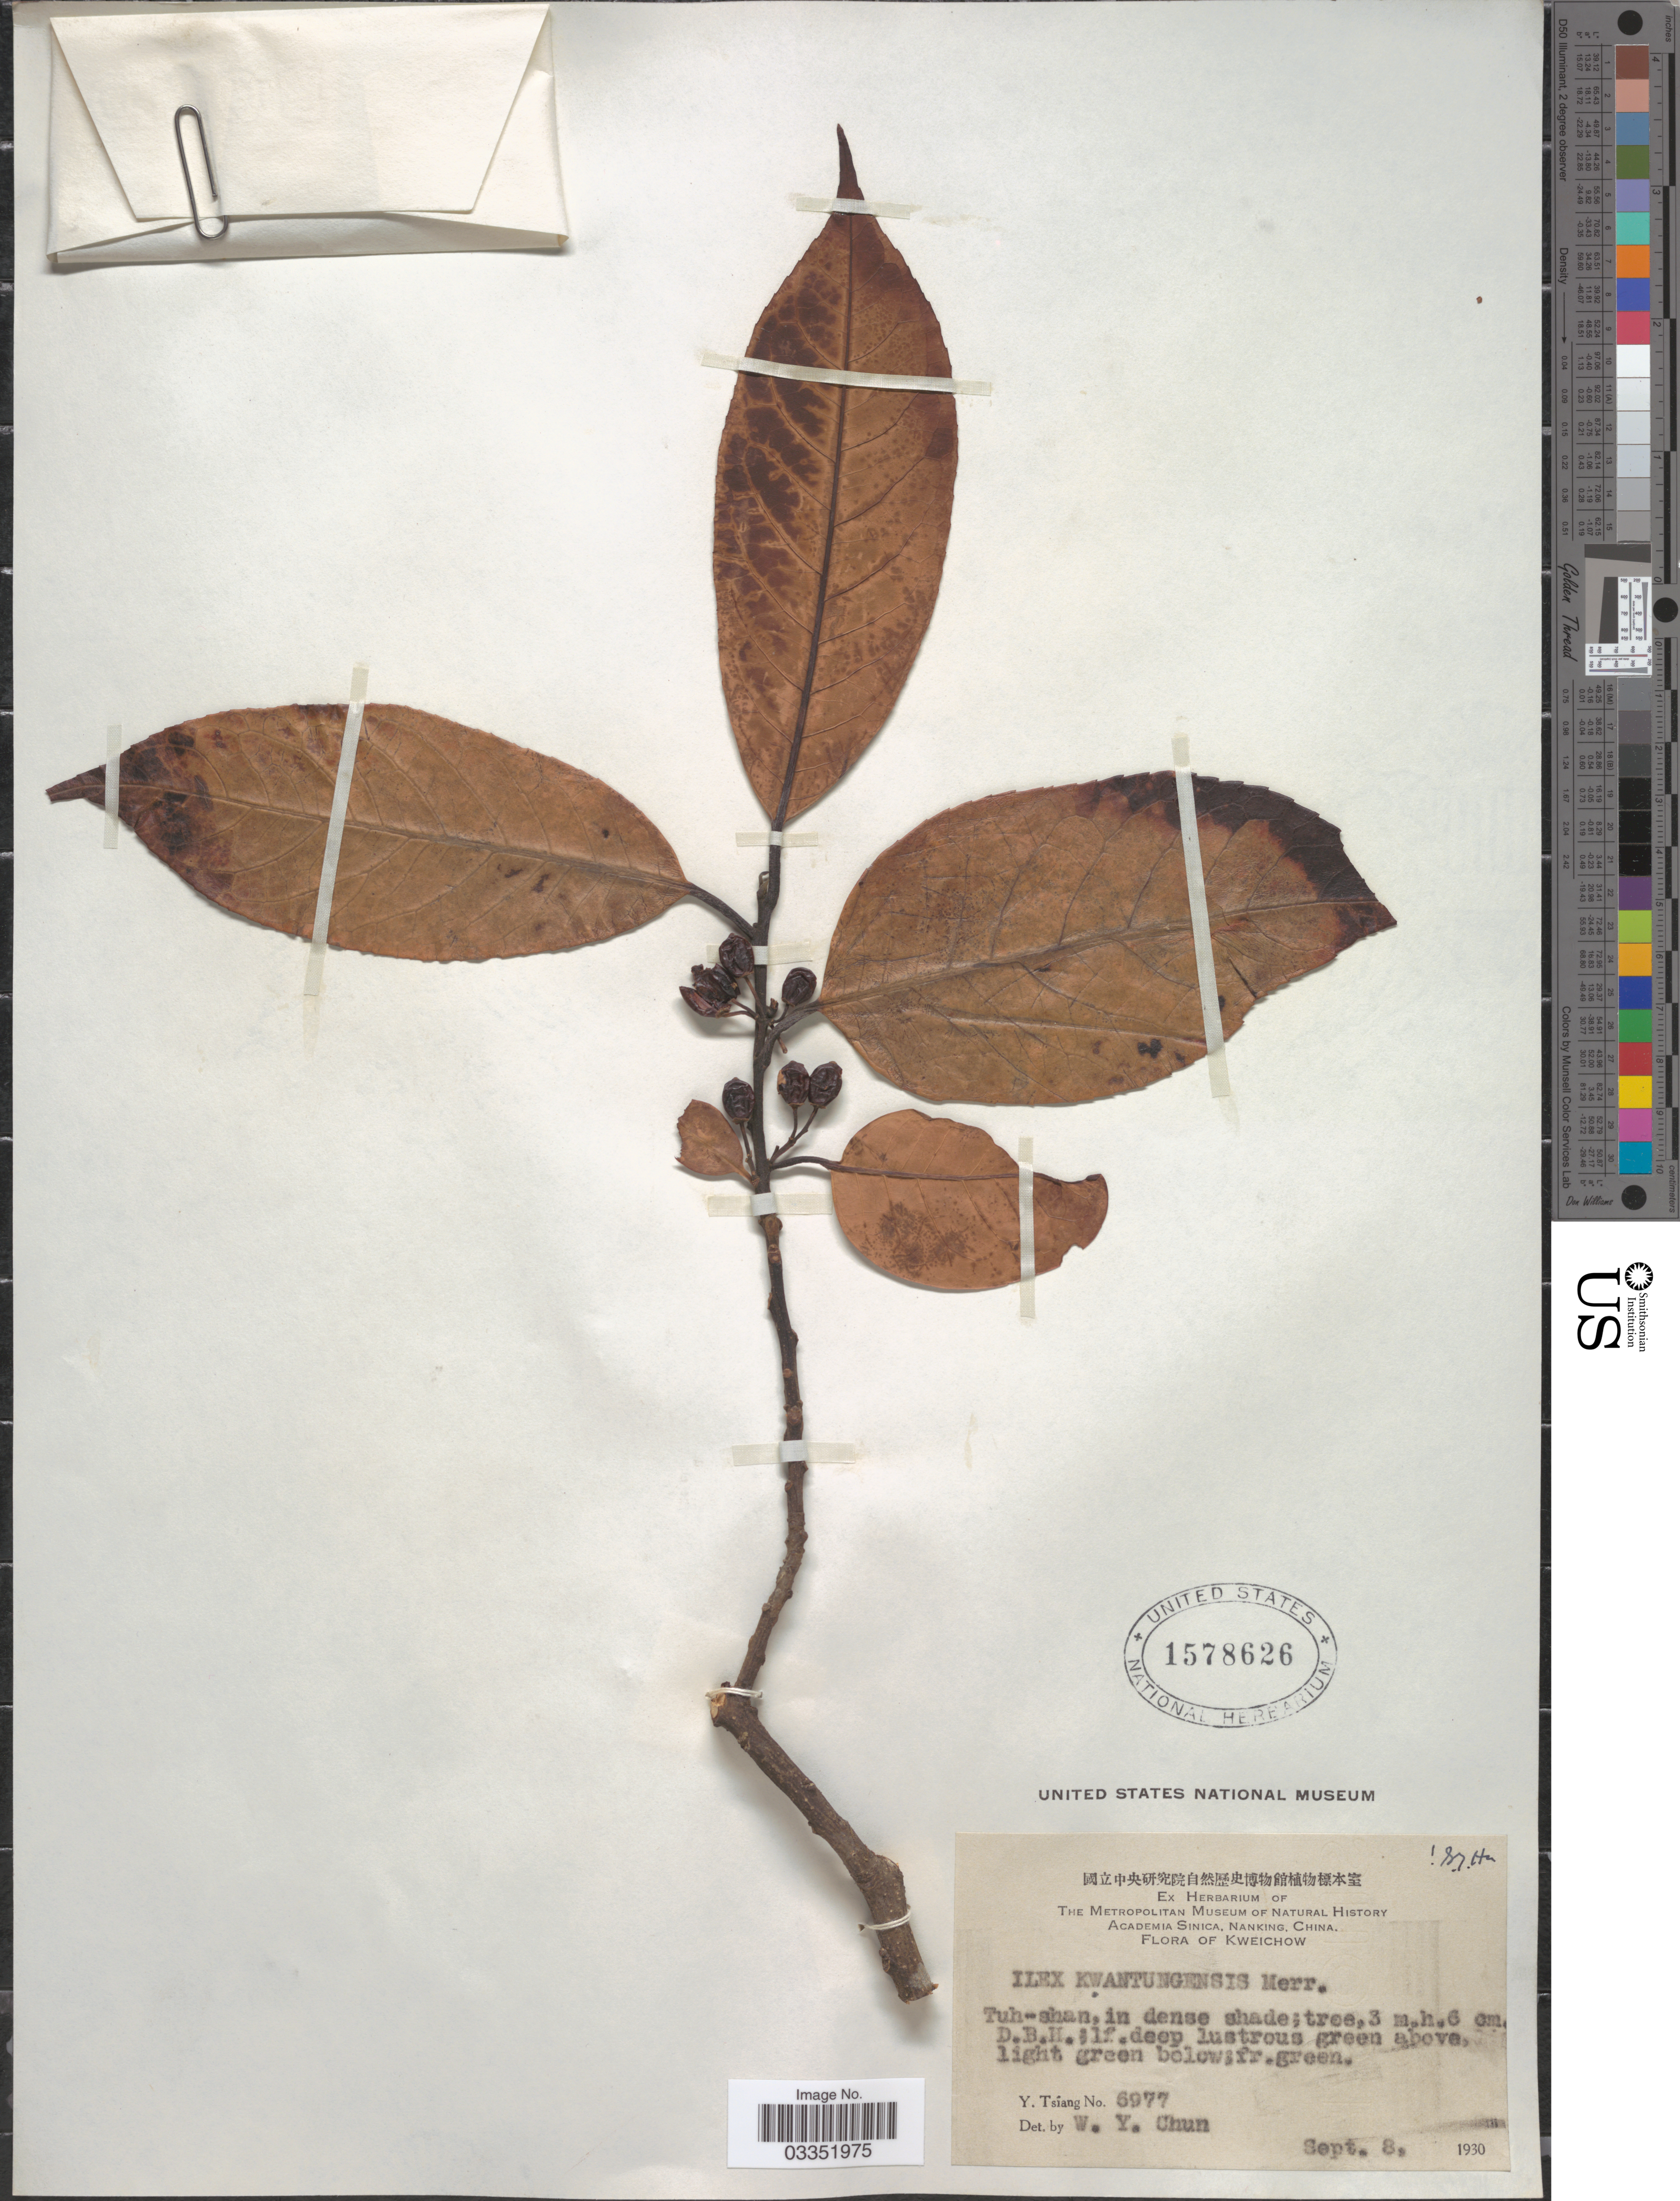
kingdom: Plantae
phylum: Tracheophyta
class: Magnoliopsida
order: Aquifoliales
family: Aquifoliaceae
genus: Ilex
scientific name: Ilex kwangtungensis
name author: Merr.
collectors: Y. Tsiang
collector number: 6977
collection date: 1930-09-08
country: China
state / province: Guizhou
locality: Tuh-shan. Kweichow.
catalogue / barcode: US 1578626